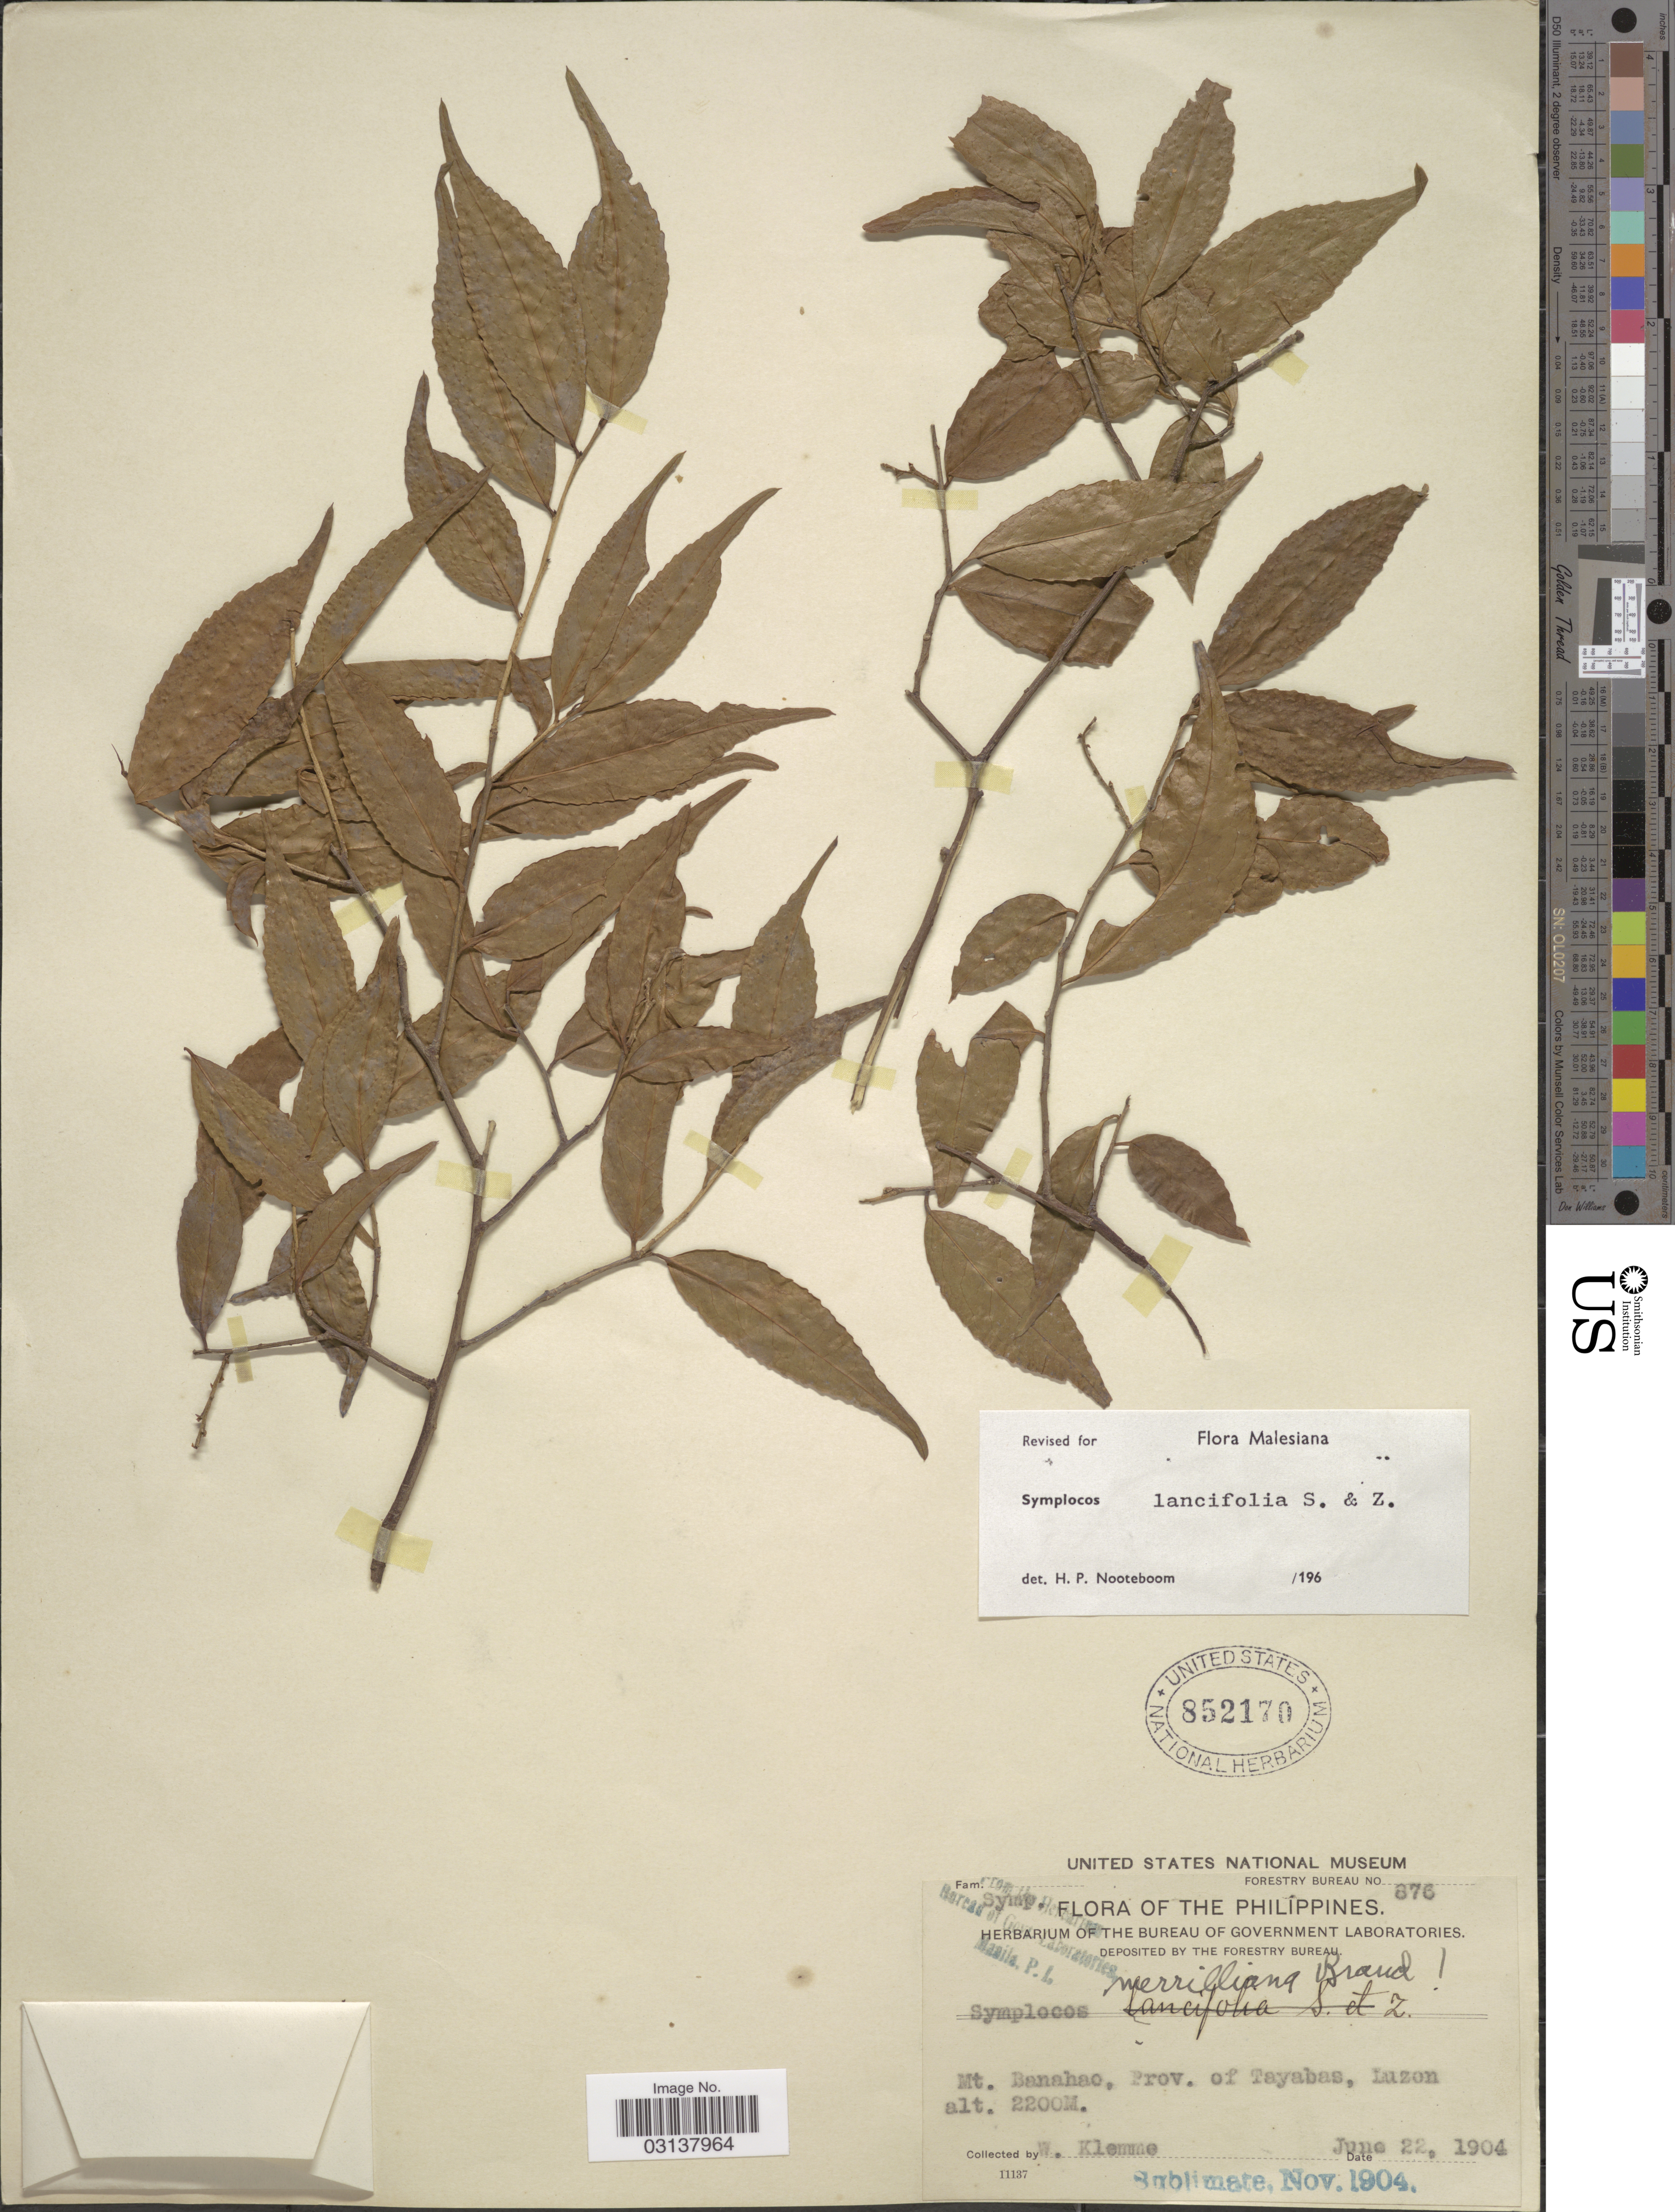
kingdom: Plantae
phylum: Tracheophyta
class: Magnoliopsida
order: Ericales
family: Symplocaceae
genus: Symplocos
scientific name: Symplocos lancifolia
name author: Siebert & Zucc.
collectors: W. Klemme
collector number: Forestry Bureau 876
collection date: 1904-06-22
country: Philippines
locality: The Philippines. Mt. Banahao, Prov. of Tayabas, Luzon.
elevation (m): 2200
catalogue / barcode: US 852170